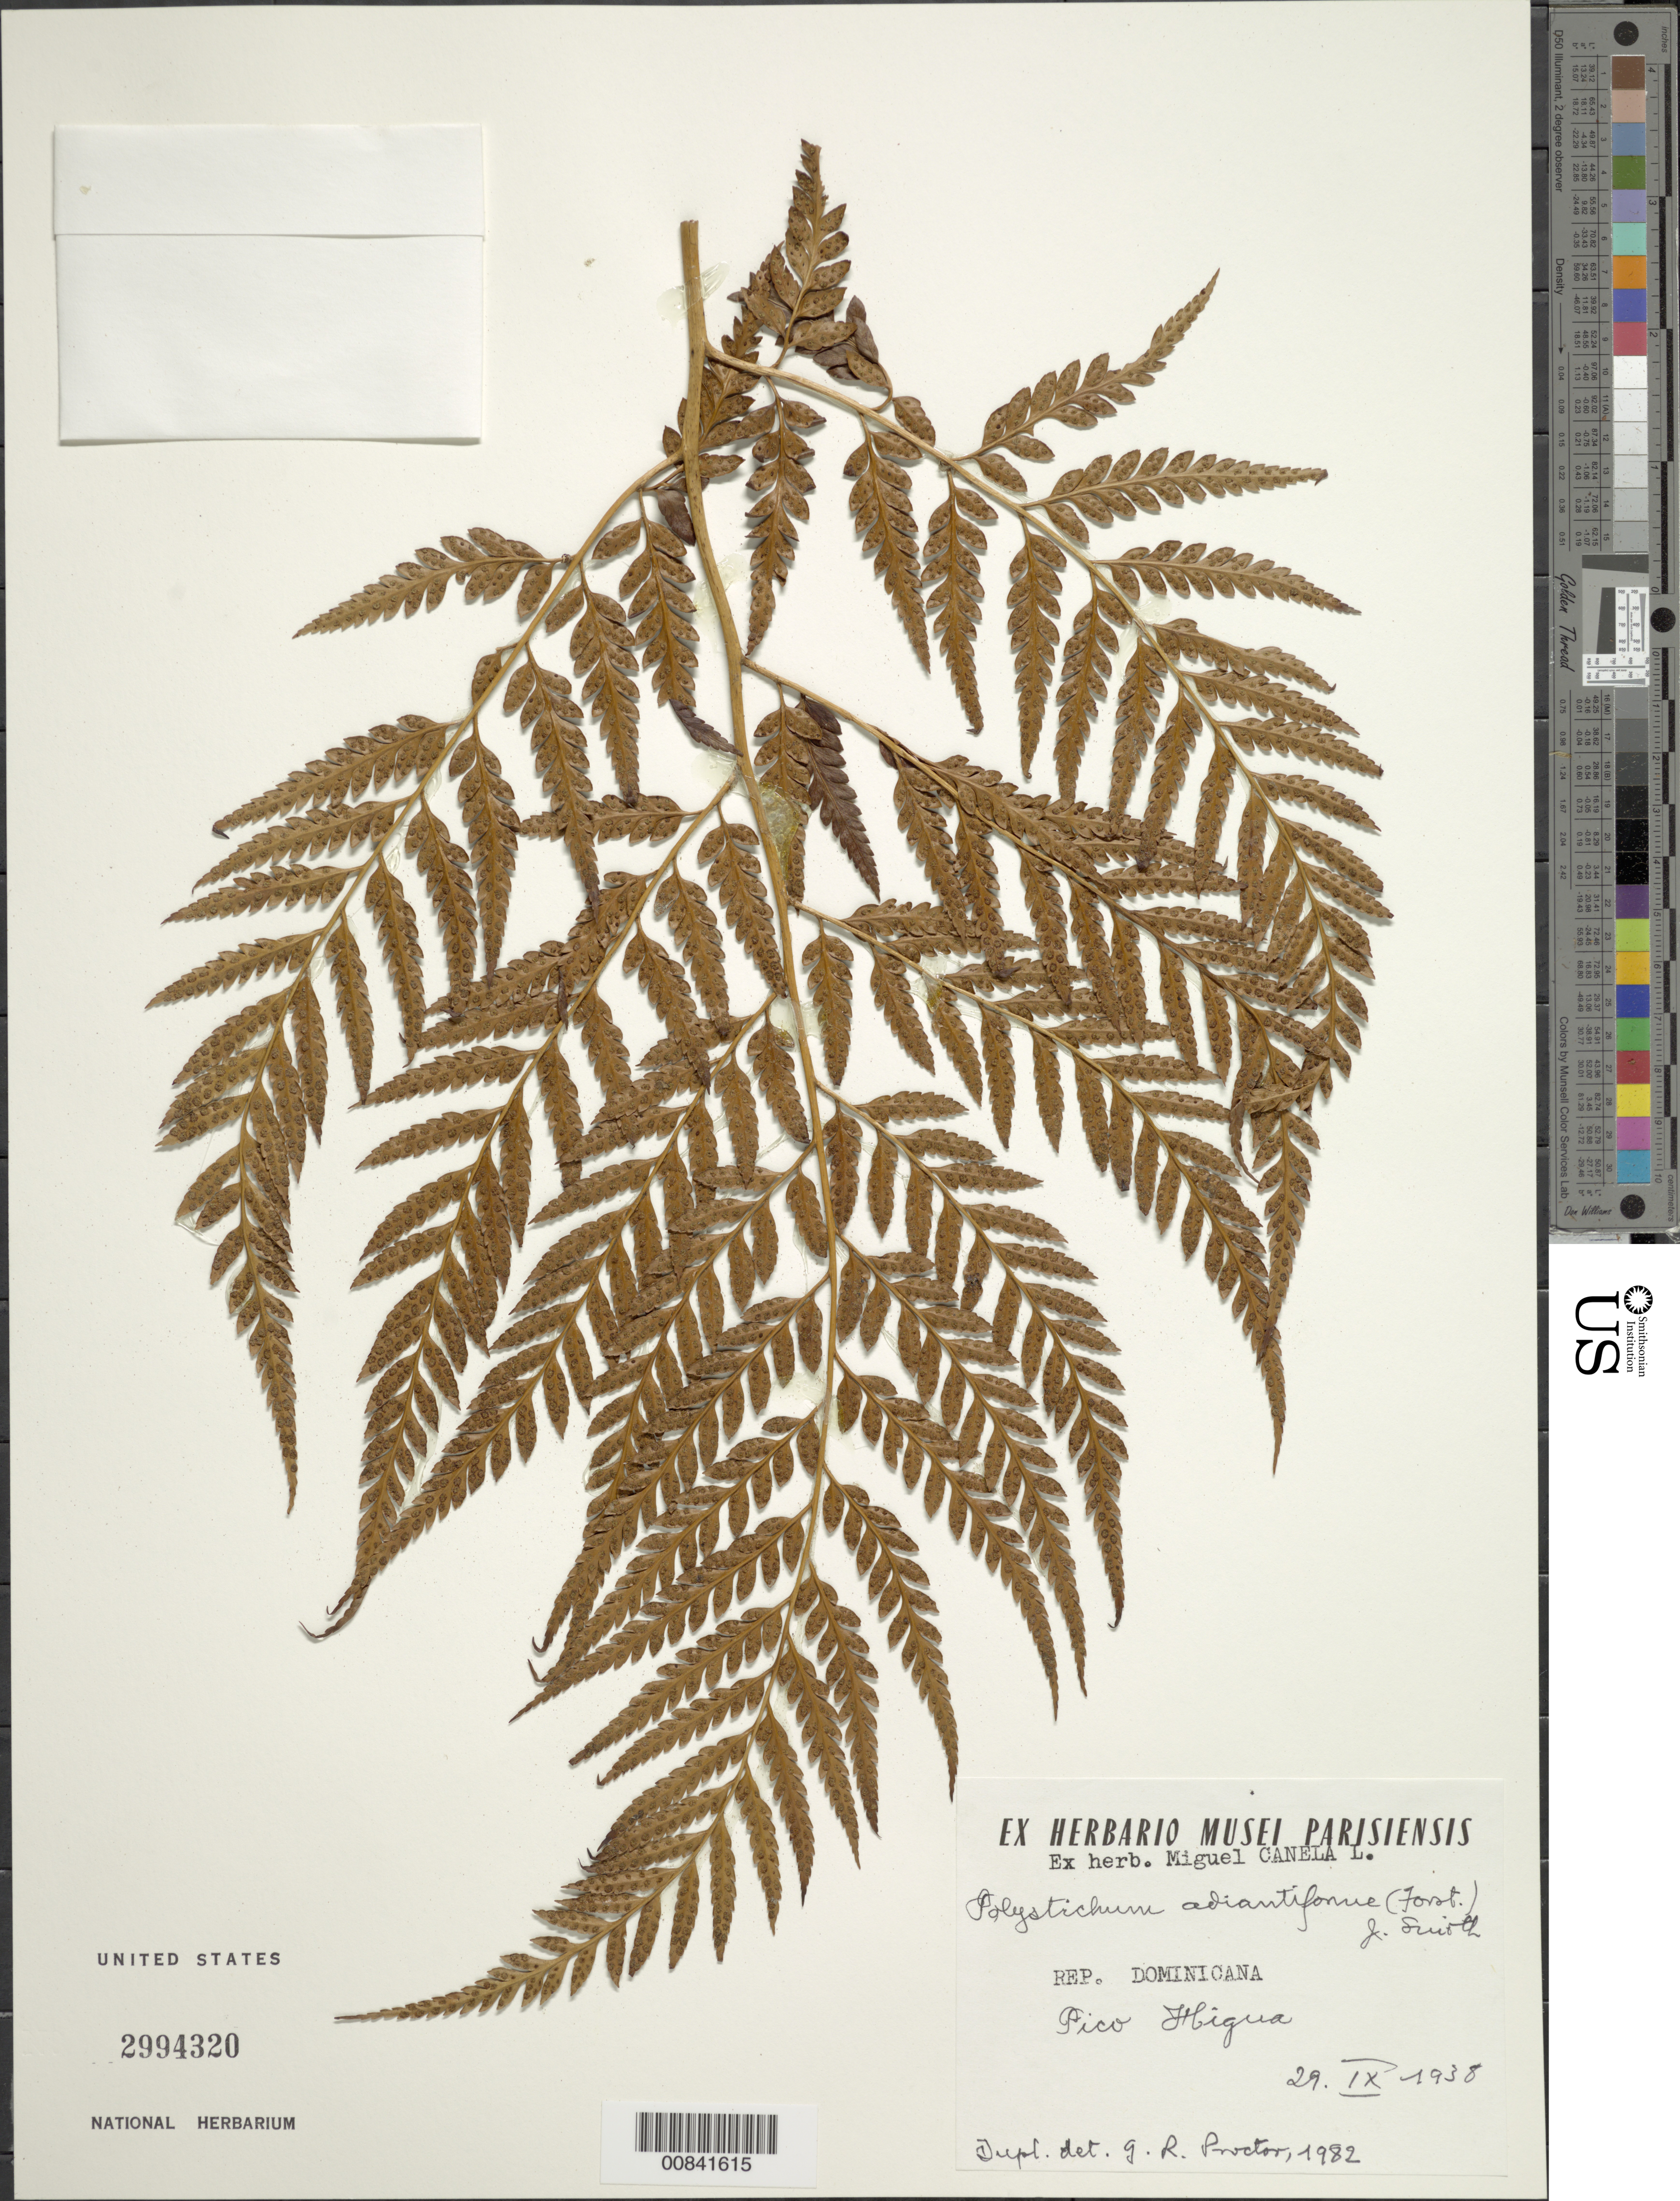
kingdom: Plantae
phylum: Tracheophyta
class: Polypodiopsida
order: Polypodiales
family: Dryopteridaceae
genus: Rumohra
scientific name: Rumohra adiantiformis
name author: (G. Forst.) Ching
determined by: Proctor, G. R.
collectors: M. Canela Lazaro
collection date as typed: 29 Sep 1938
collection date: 1938-09-29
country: Dominican Republic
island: Hispaniola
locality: Pico Higua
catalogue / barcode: US 2994320